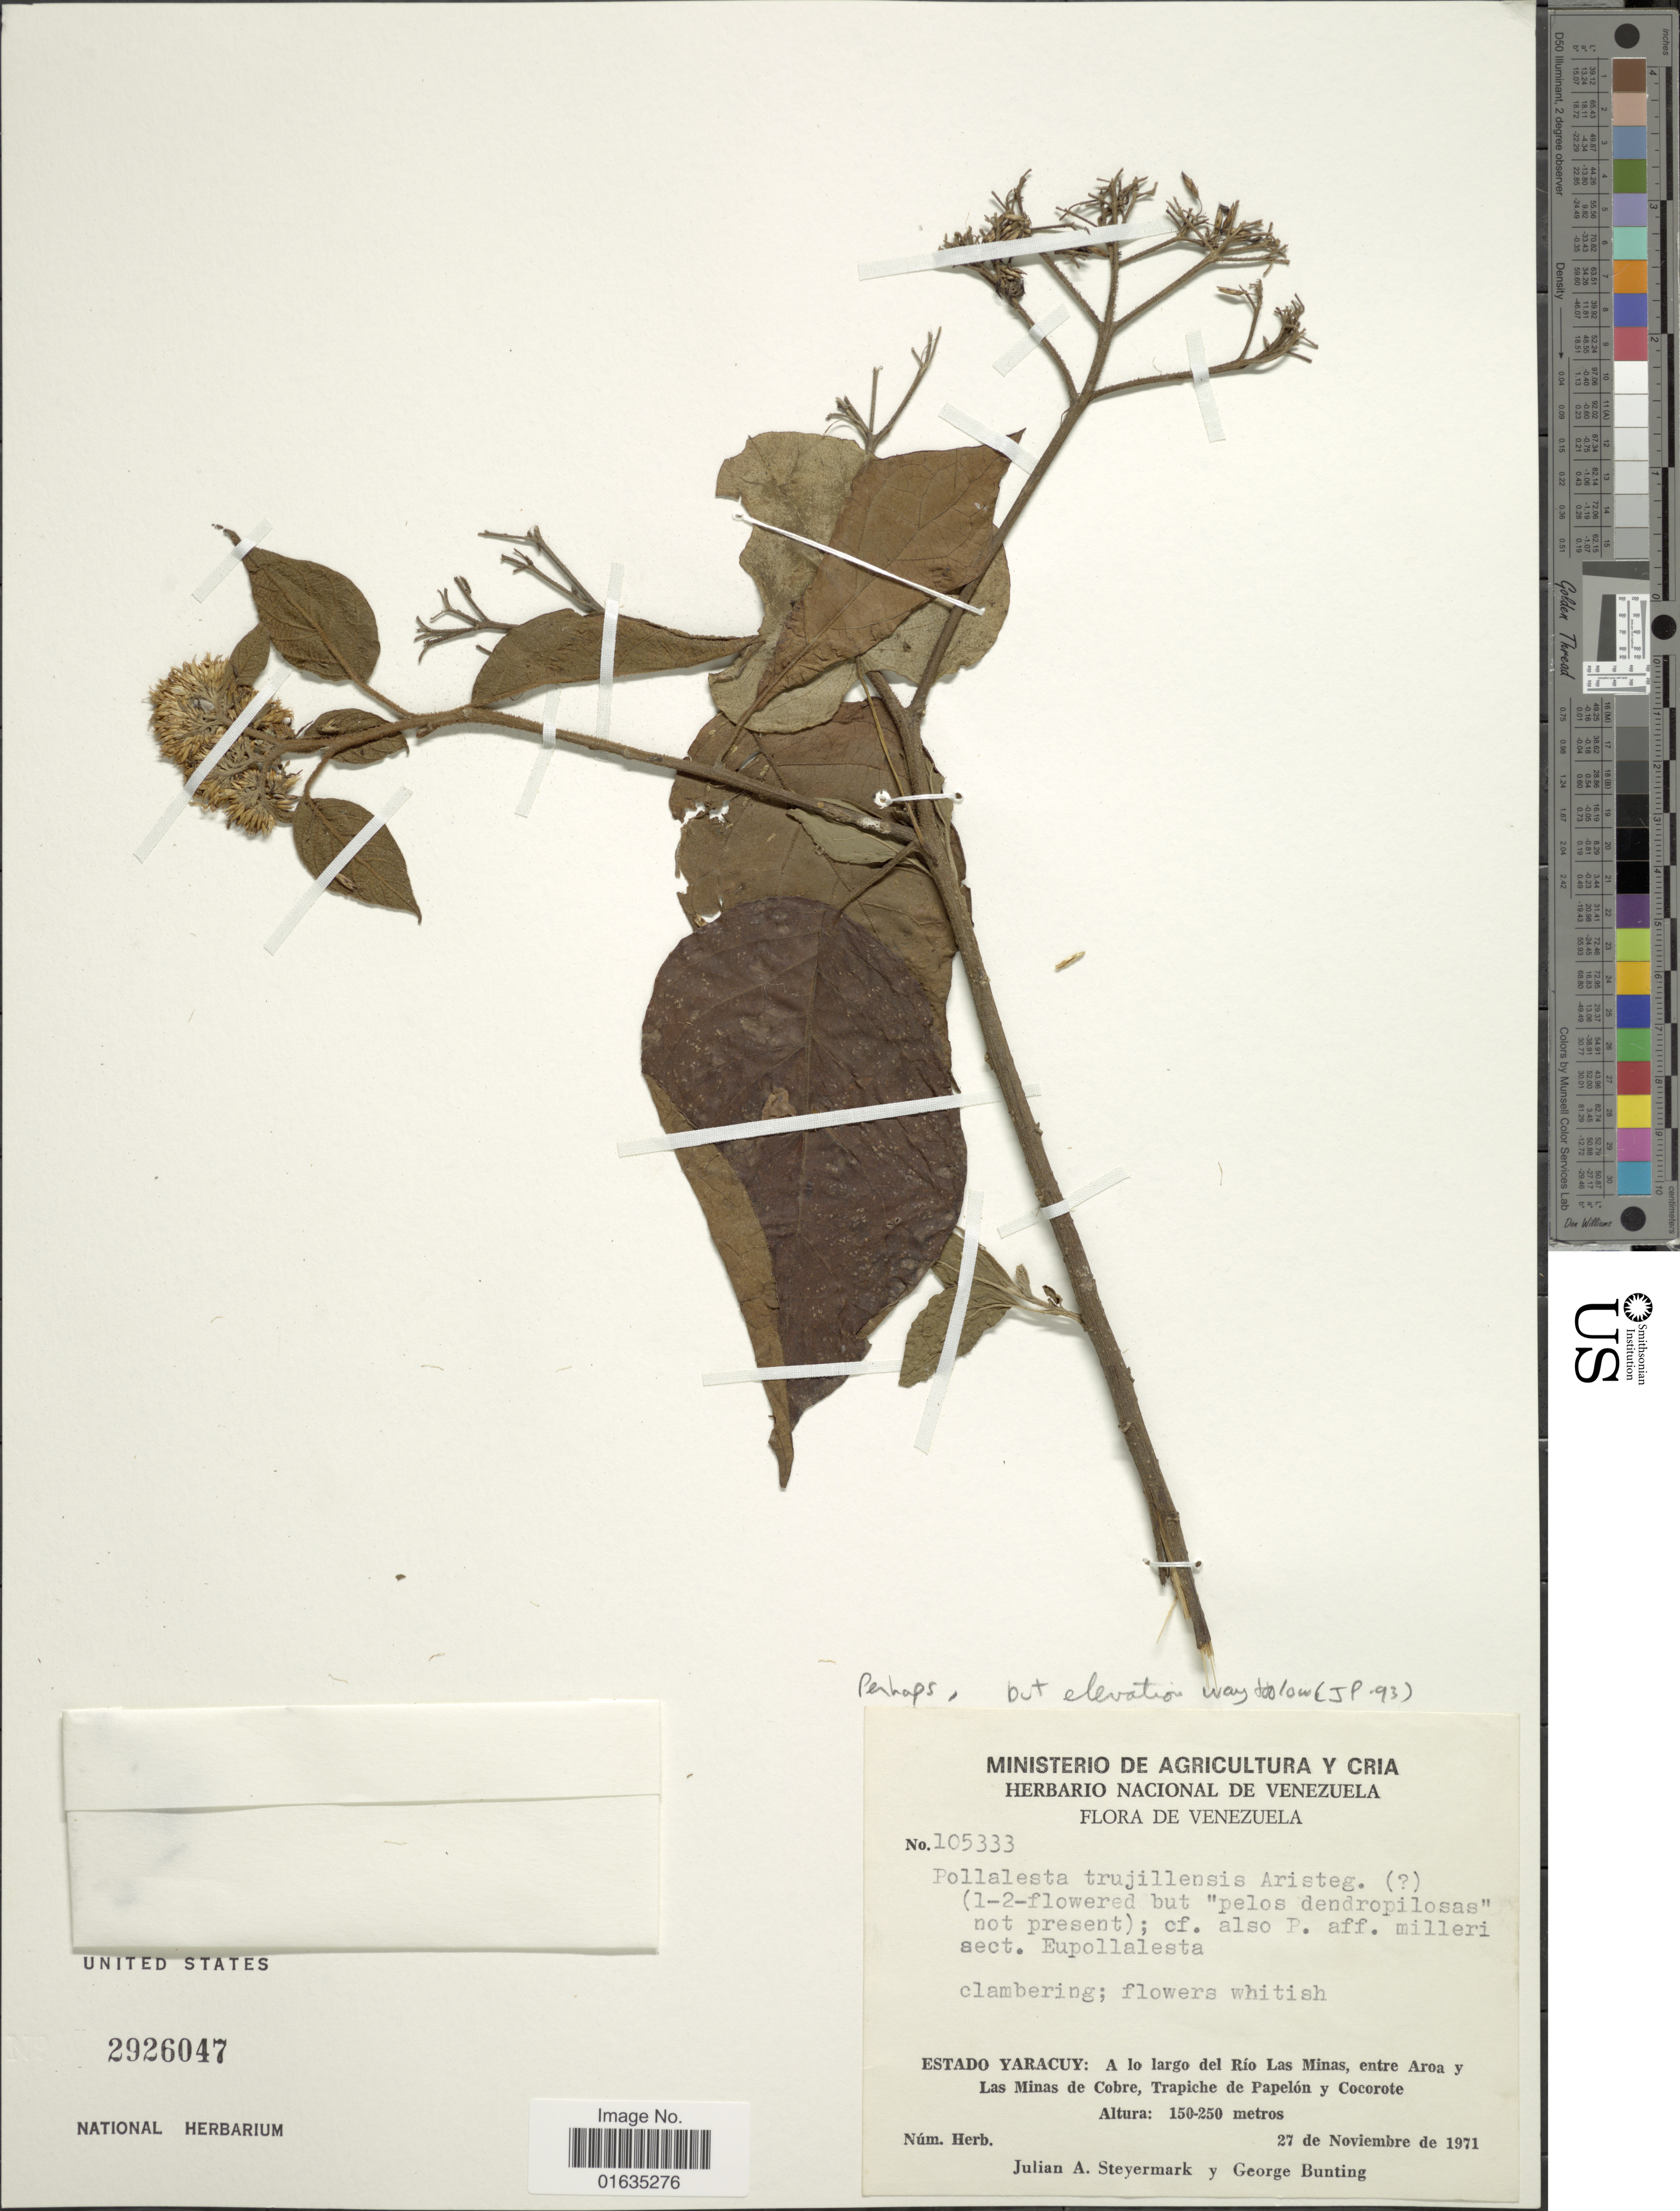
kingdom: Plantae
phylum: Tracheophyta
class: Magnoliopsida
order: Asterales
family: Asteraceae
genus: Piptocoma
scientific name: Piptocoma trujillensis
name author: (Aristeg.) Pruski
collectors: J. Steyermark & G. S. Bunting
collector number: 105333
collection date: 1971-11-27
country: Venezuela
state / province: Yaracuy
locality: A lo largo del Rio Las Minas, entre Aroa y Las Minas de Cobre, Trapiche de Papelon y Cocorote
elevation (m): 150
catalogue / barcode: US 2926047